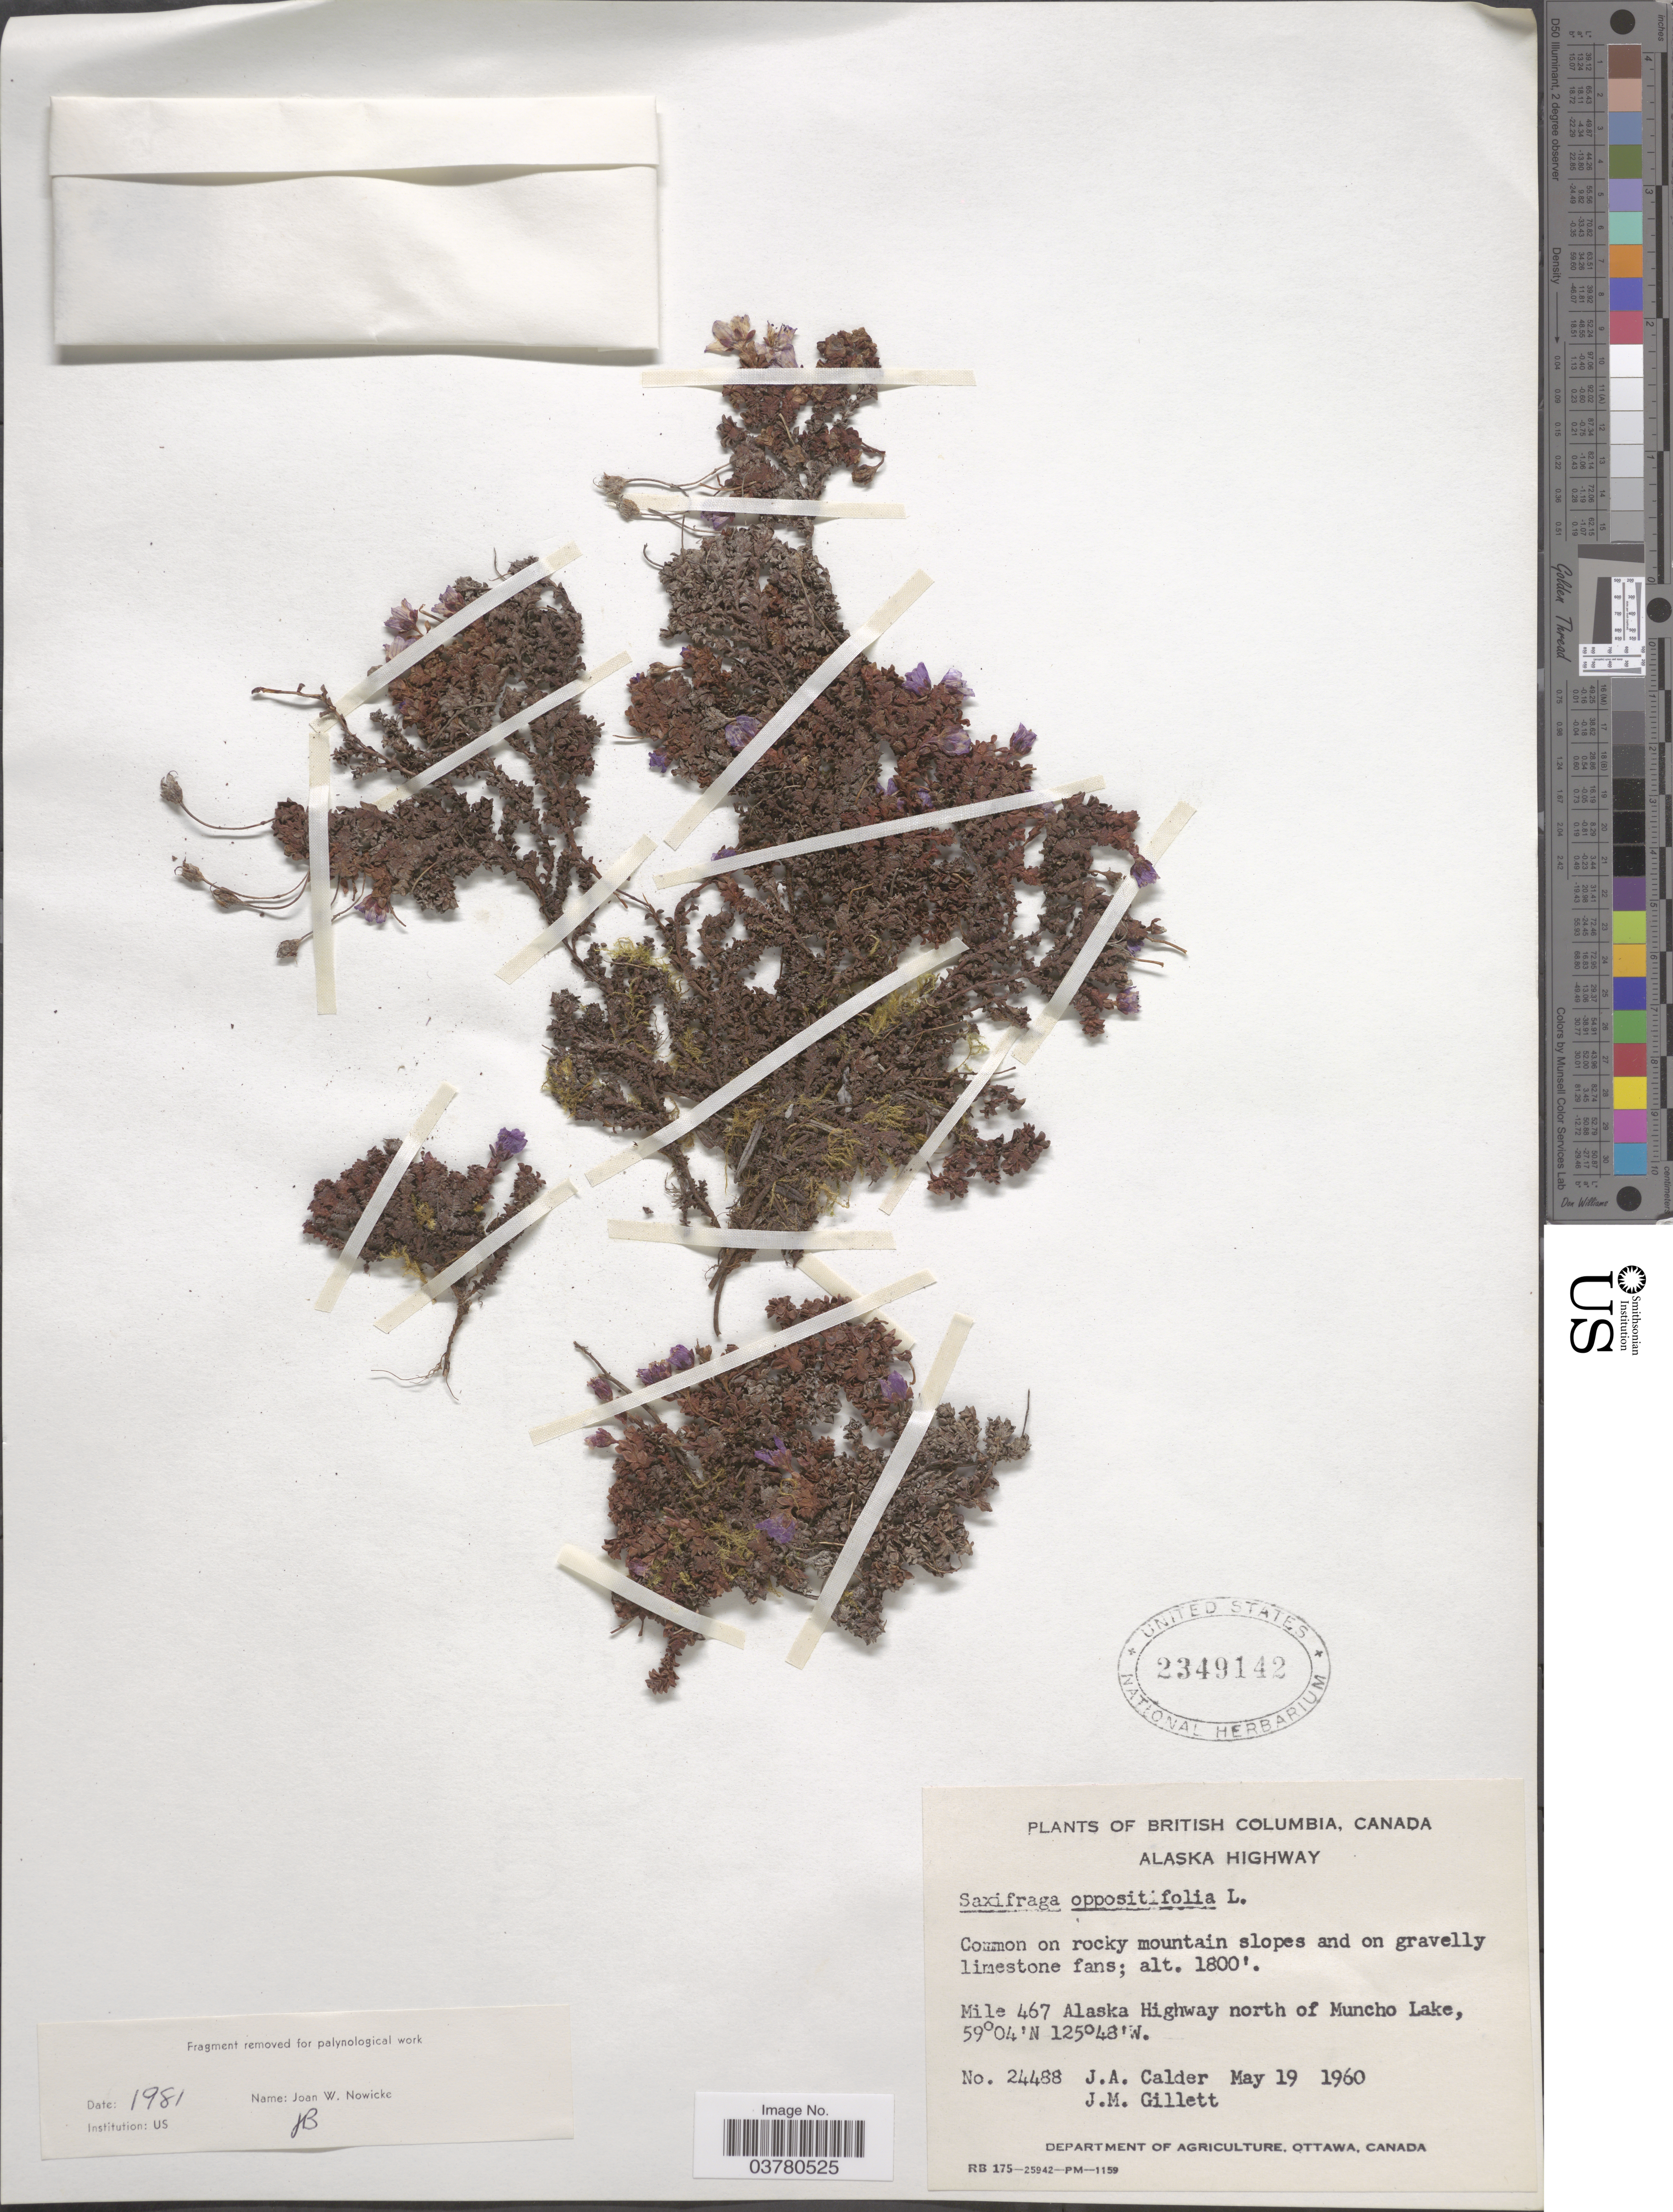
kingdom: Plantae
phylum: Tracheophyta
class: Magnoliopsida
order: Saxifragales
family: Saxifragaceae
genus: Saxifraga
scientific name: Saxifraga oppositifolia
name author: L.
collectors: J. A. Calder & J. M. Gillett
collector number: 24488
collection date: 1960-05-19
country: Canada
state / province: British Columbia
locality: Alaska Highway. Mile 467 Alaska Highway north of Muncho Lake.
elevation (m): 549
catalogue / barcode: US 2349142